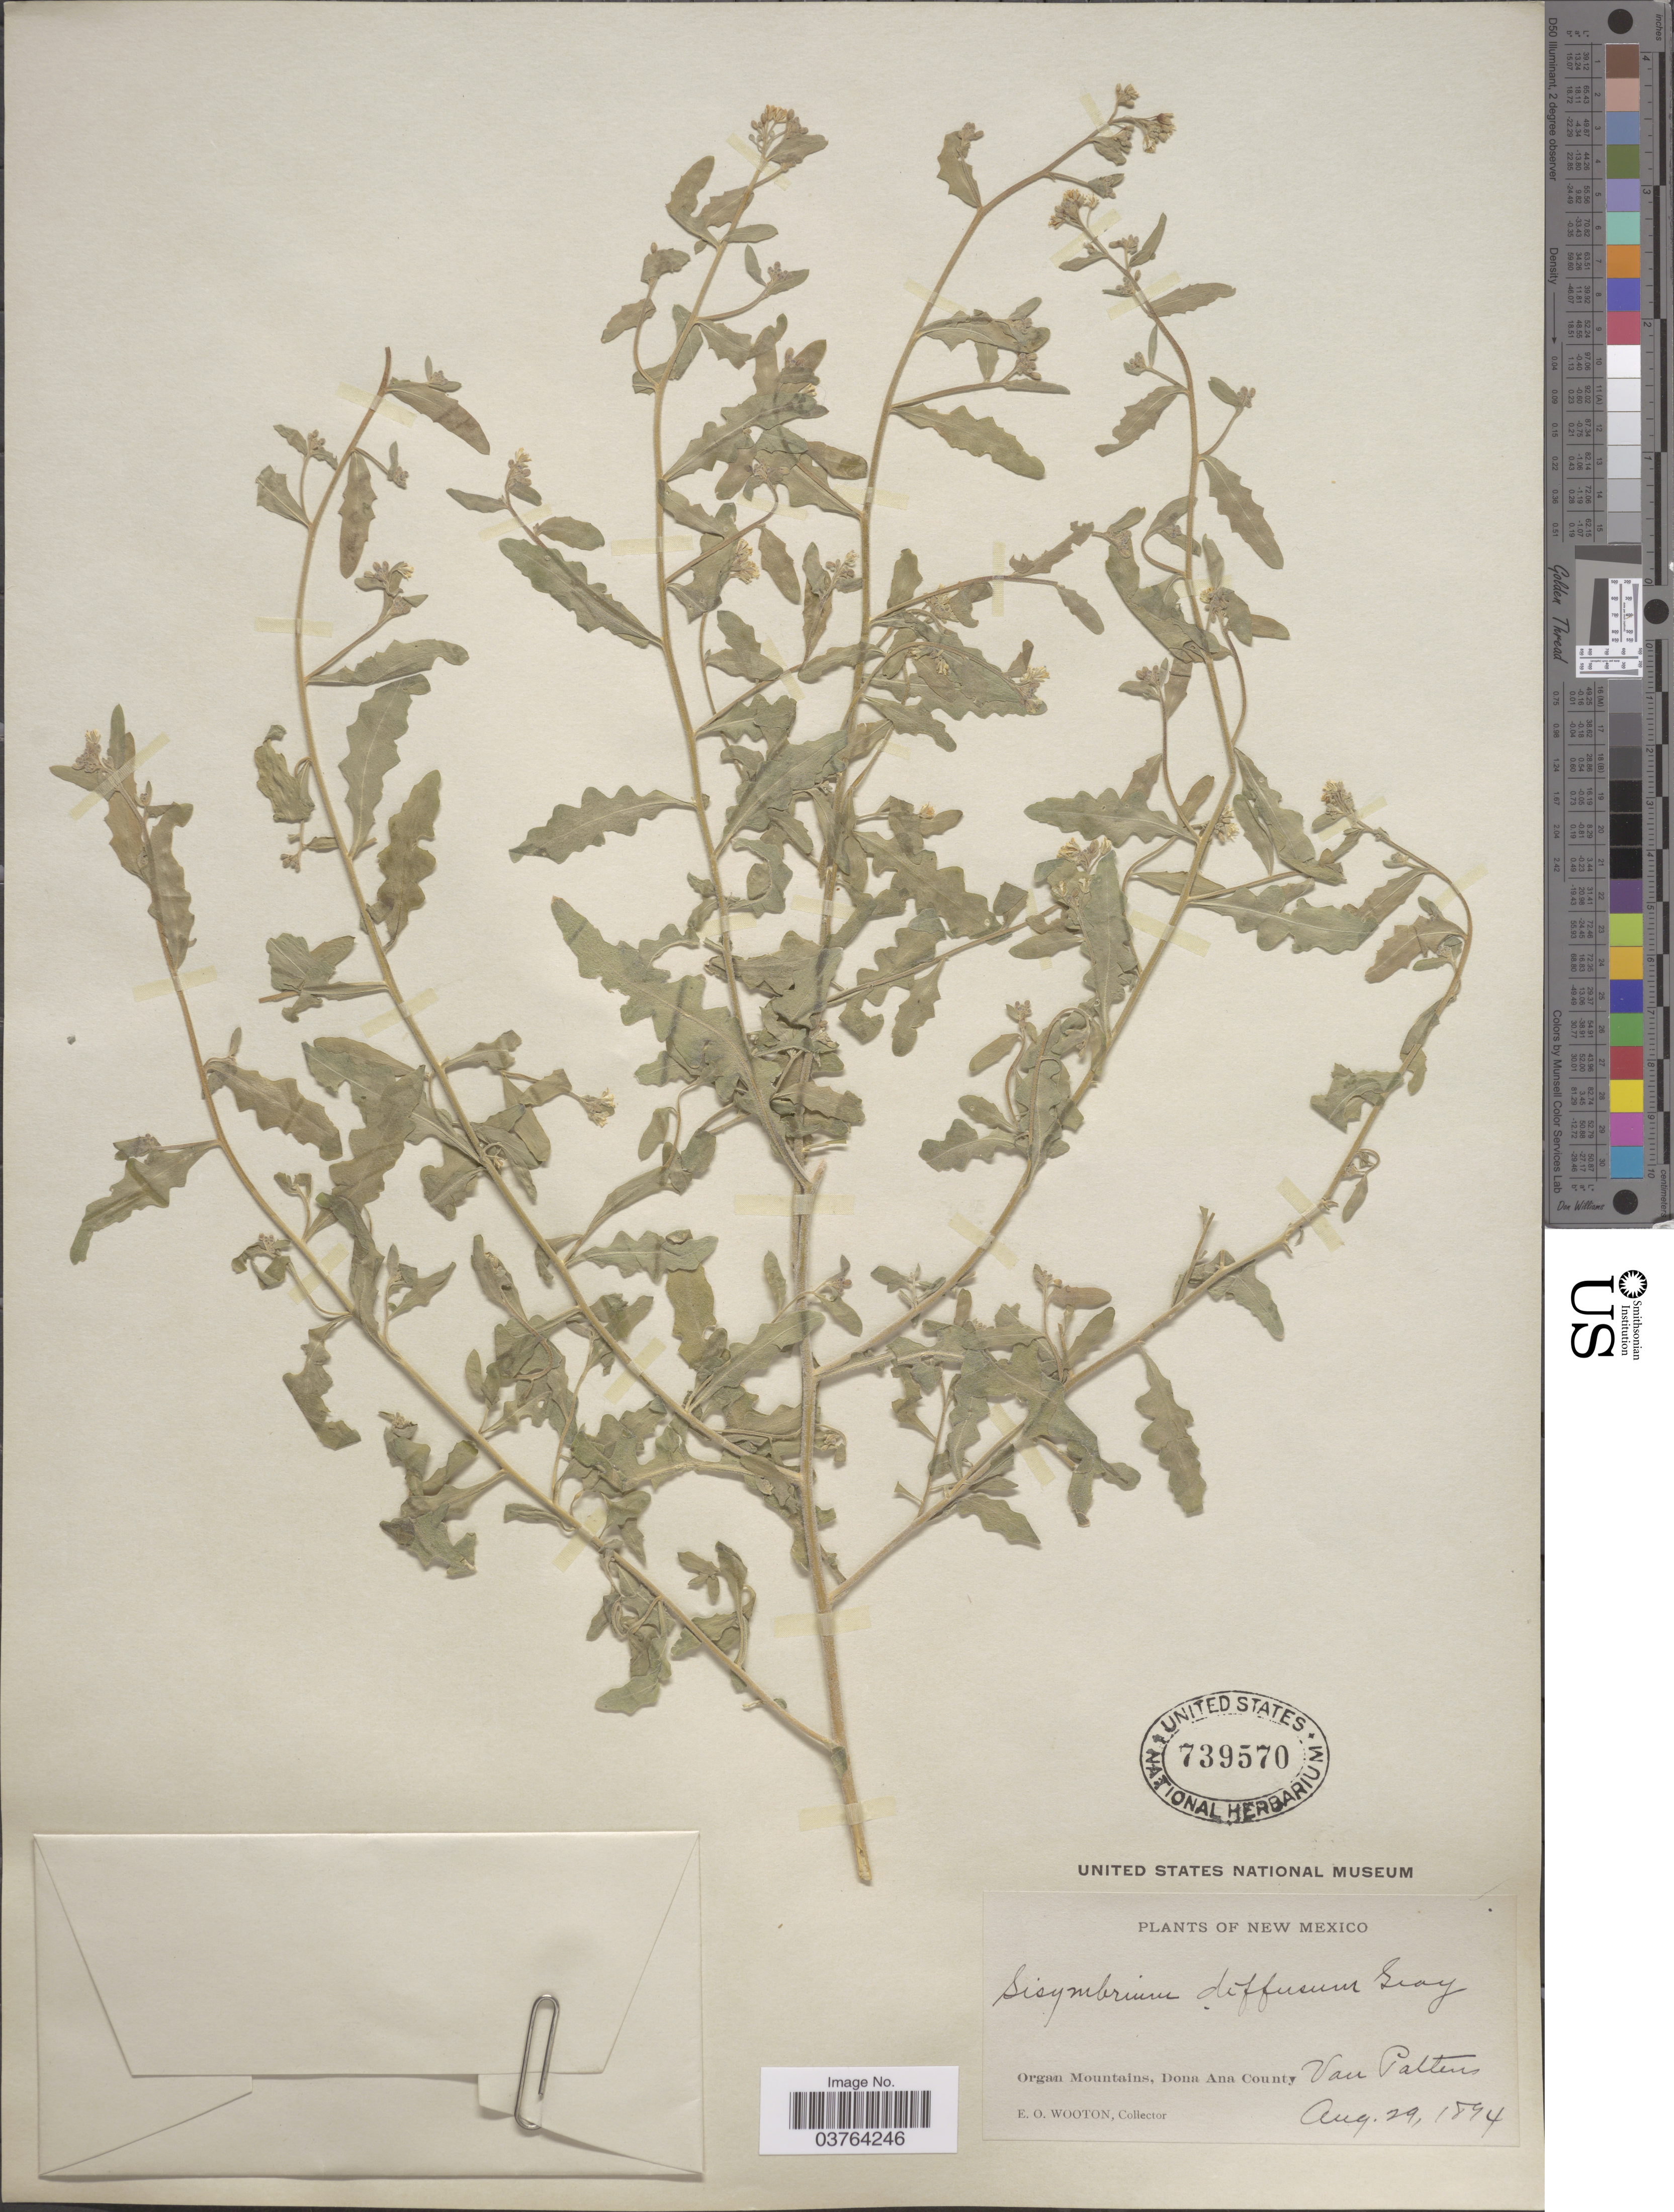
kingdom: Plantae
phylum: Tracheophyta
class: Magnoliopsida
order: Brassicales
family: Brassicaceae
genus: Halimolobos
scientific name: Halimolobos diffusa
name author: (A. Gray) O.E. Schulz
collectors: E. O. Wooton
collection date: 1894-08-29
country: United States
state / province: New Mexico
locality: Organ Mountains, Dona Ana County, Van Pattens.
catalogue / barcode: US 739570